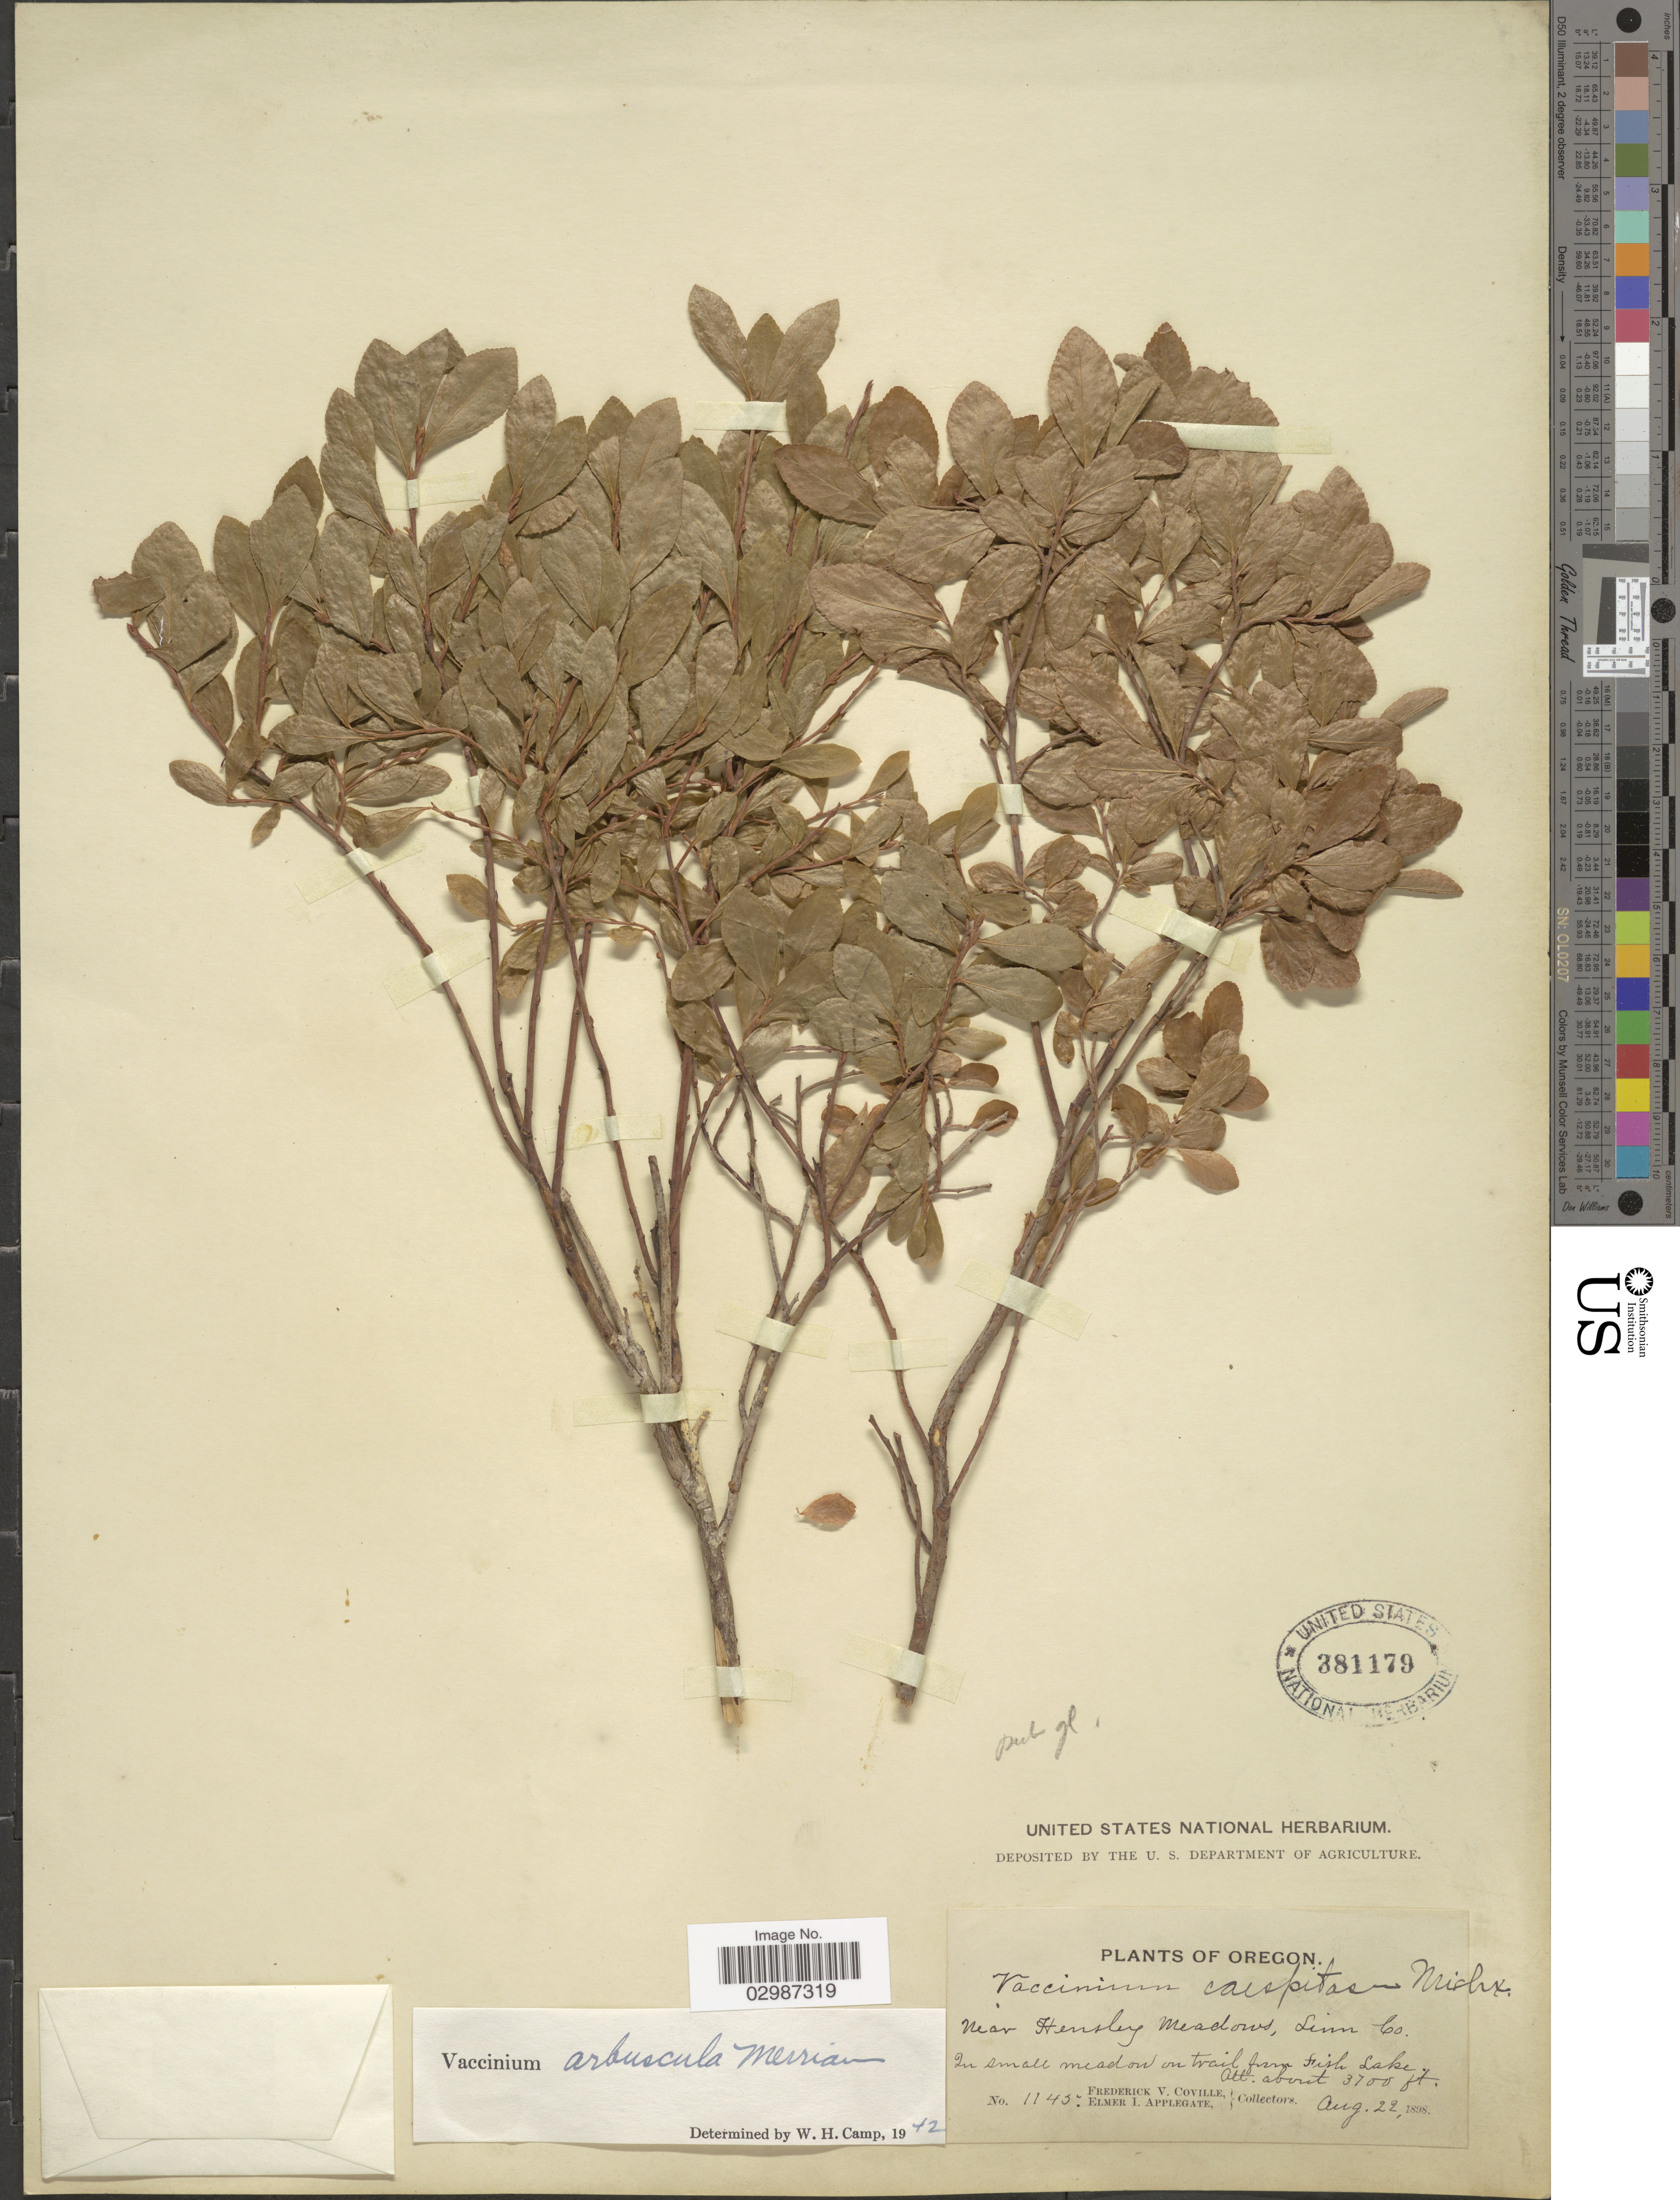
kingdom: Plantae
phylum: Tracheophyta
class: Magnoliopsida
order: Ericales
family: Ericaceae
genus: Vaccinium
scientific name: Vaccinium arbuscula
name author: (A. Gray) Merriam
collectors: F. V. Coville & E. I. Applegate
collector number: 1145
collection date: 1898-08-22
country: United States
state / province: Oregon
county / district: Linn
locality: Near Hensley Meadows, Linn Co., In small meadow on trail from Fish Lake.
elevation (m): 1128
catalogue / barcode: US 381179